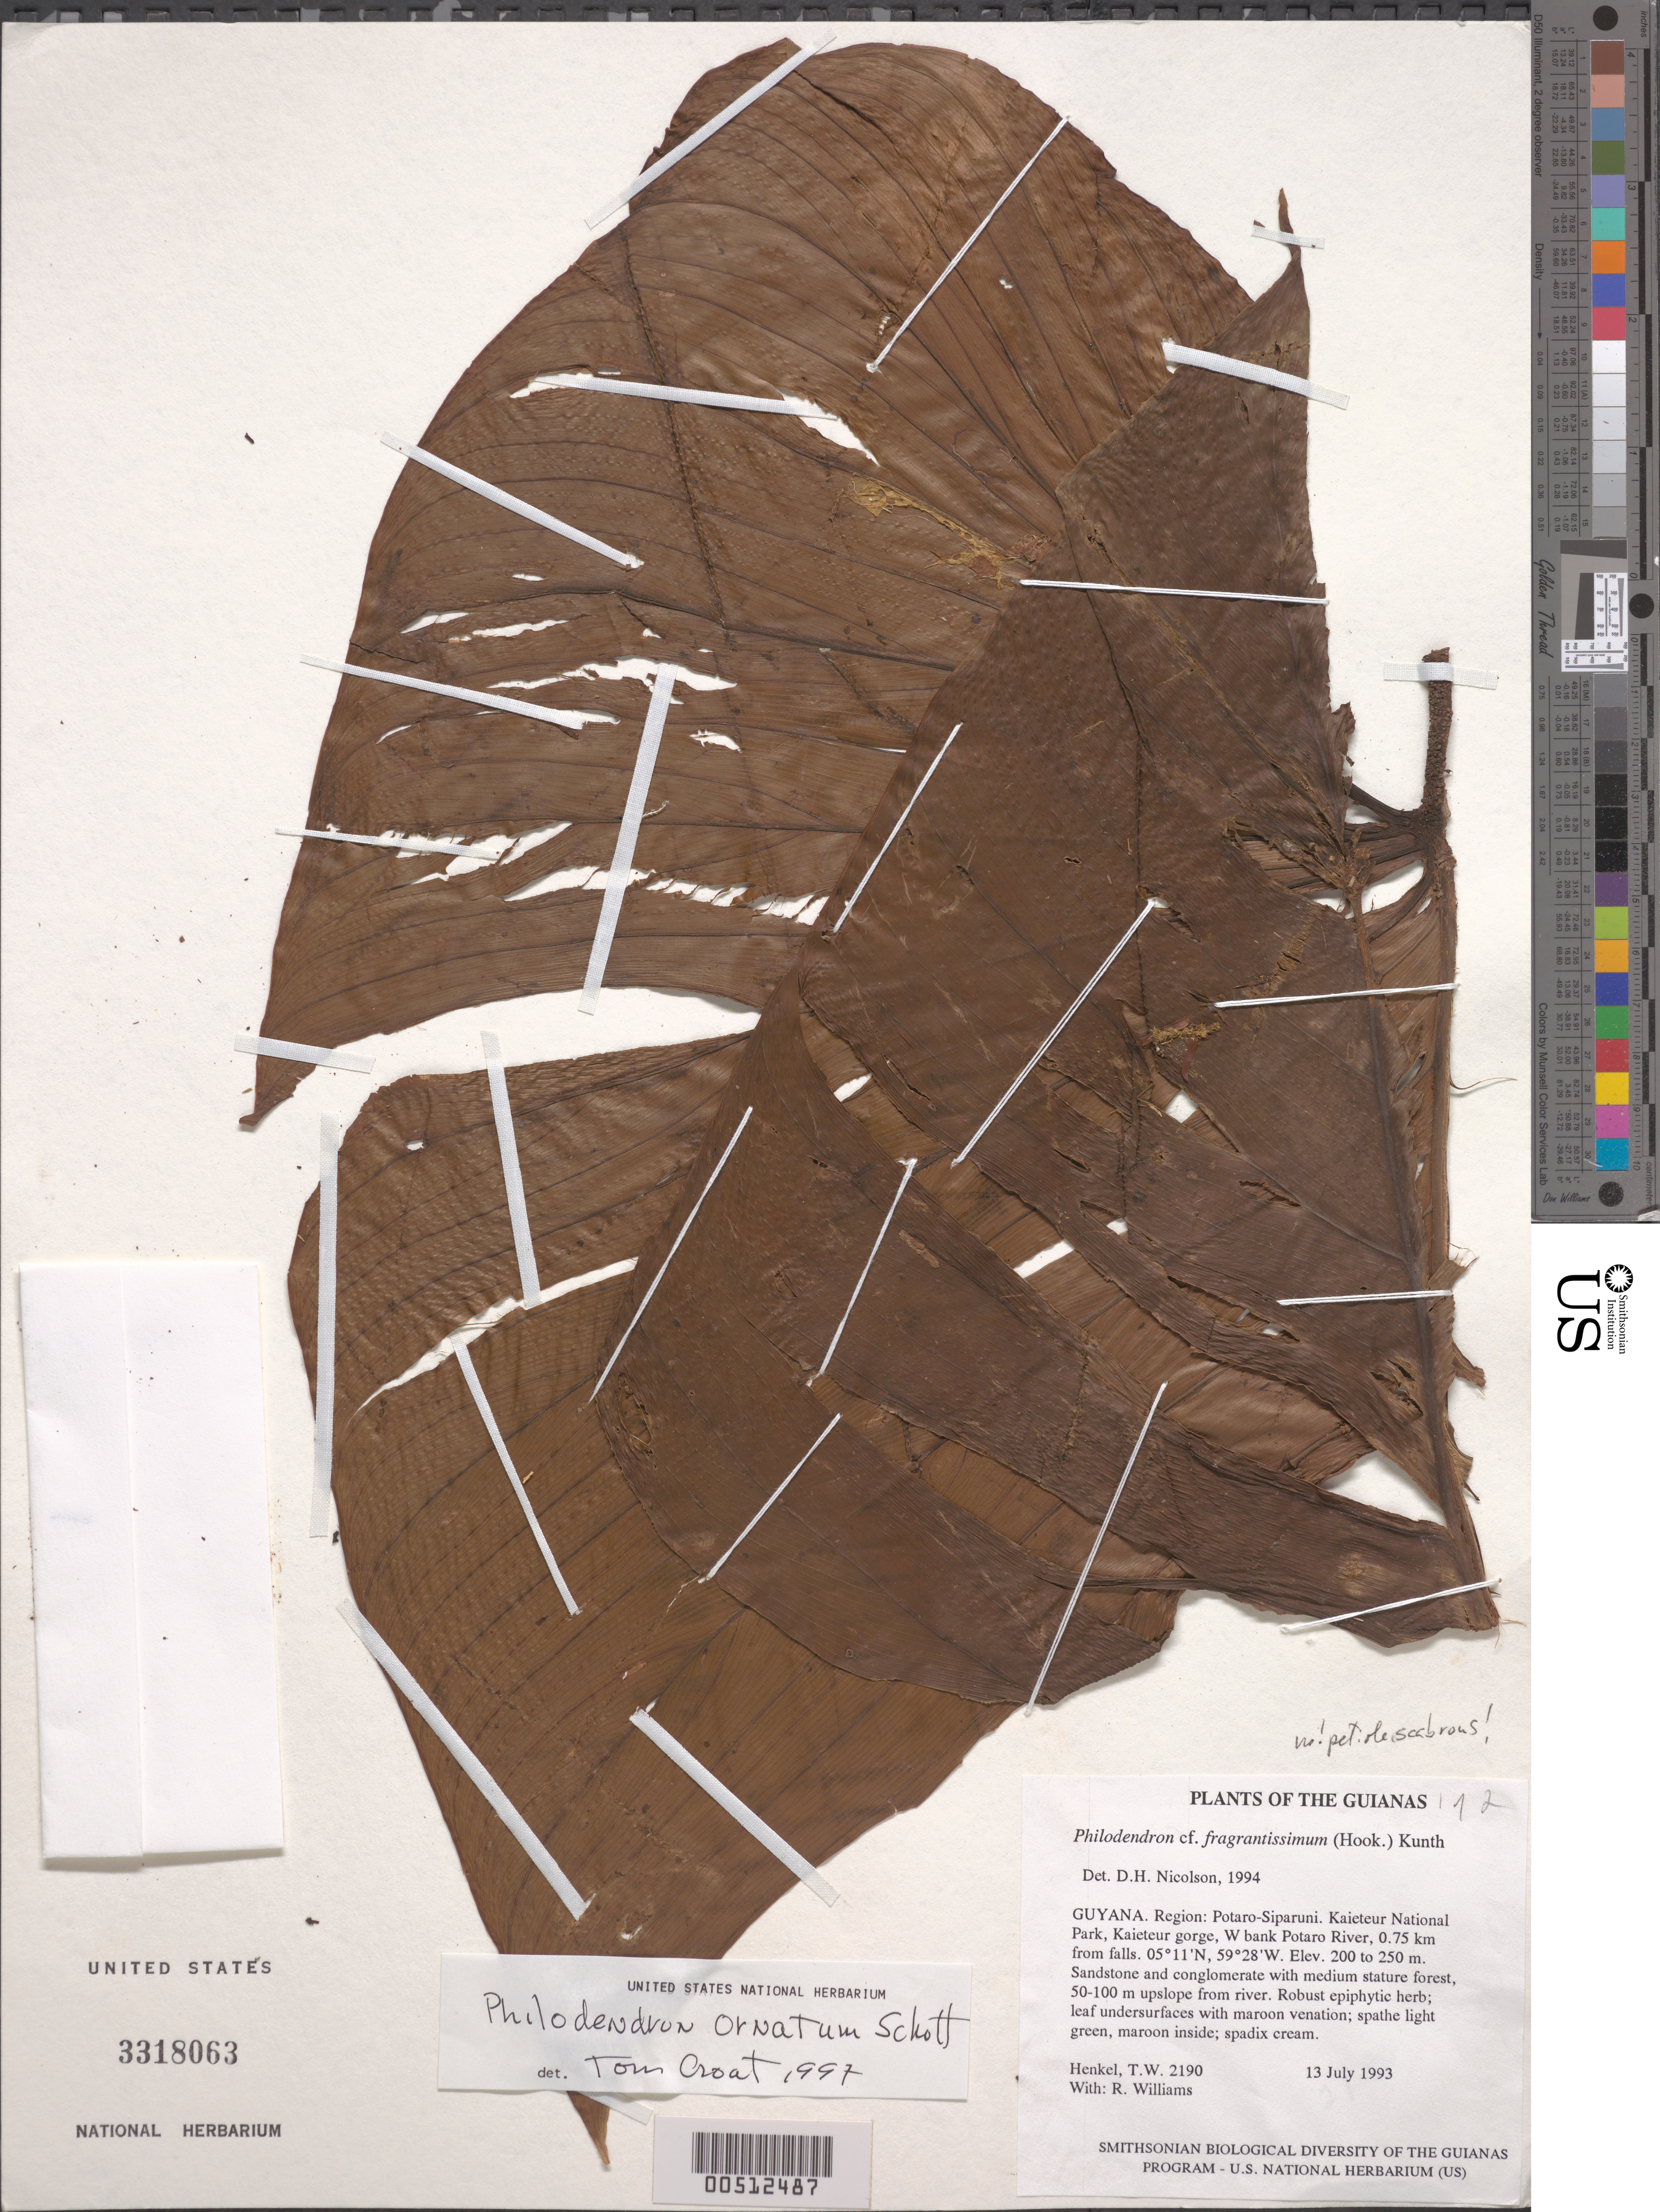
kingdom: Plantae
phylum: Tracheophyta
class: Liliopsida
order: Alismatales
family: Araceae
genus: Philodendron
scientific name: Philodendron ornatum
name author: Schott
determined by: Croat, Thomas B., Missouri Botanical Garden (MO)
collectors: T. Henkel & R. Williams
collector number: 2190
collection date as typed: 13 July 1993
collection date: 1993-07-13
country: Guyana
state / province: Potaro-Siparuni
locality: Kaieteur National Park, Kaieteur gorge, W bank Potaro R, 0.75 km from falls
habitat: Sandstone and conglomerate with medium stature forest, 50-100 m upslope from river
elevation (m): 200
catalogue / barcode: US 3318063